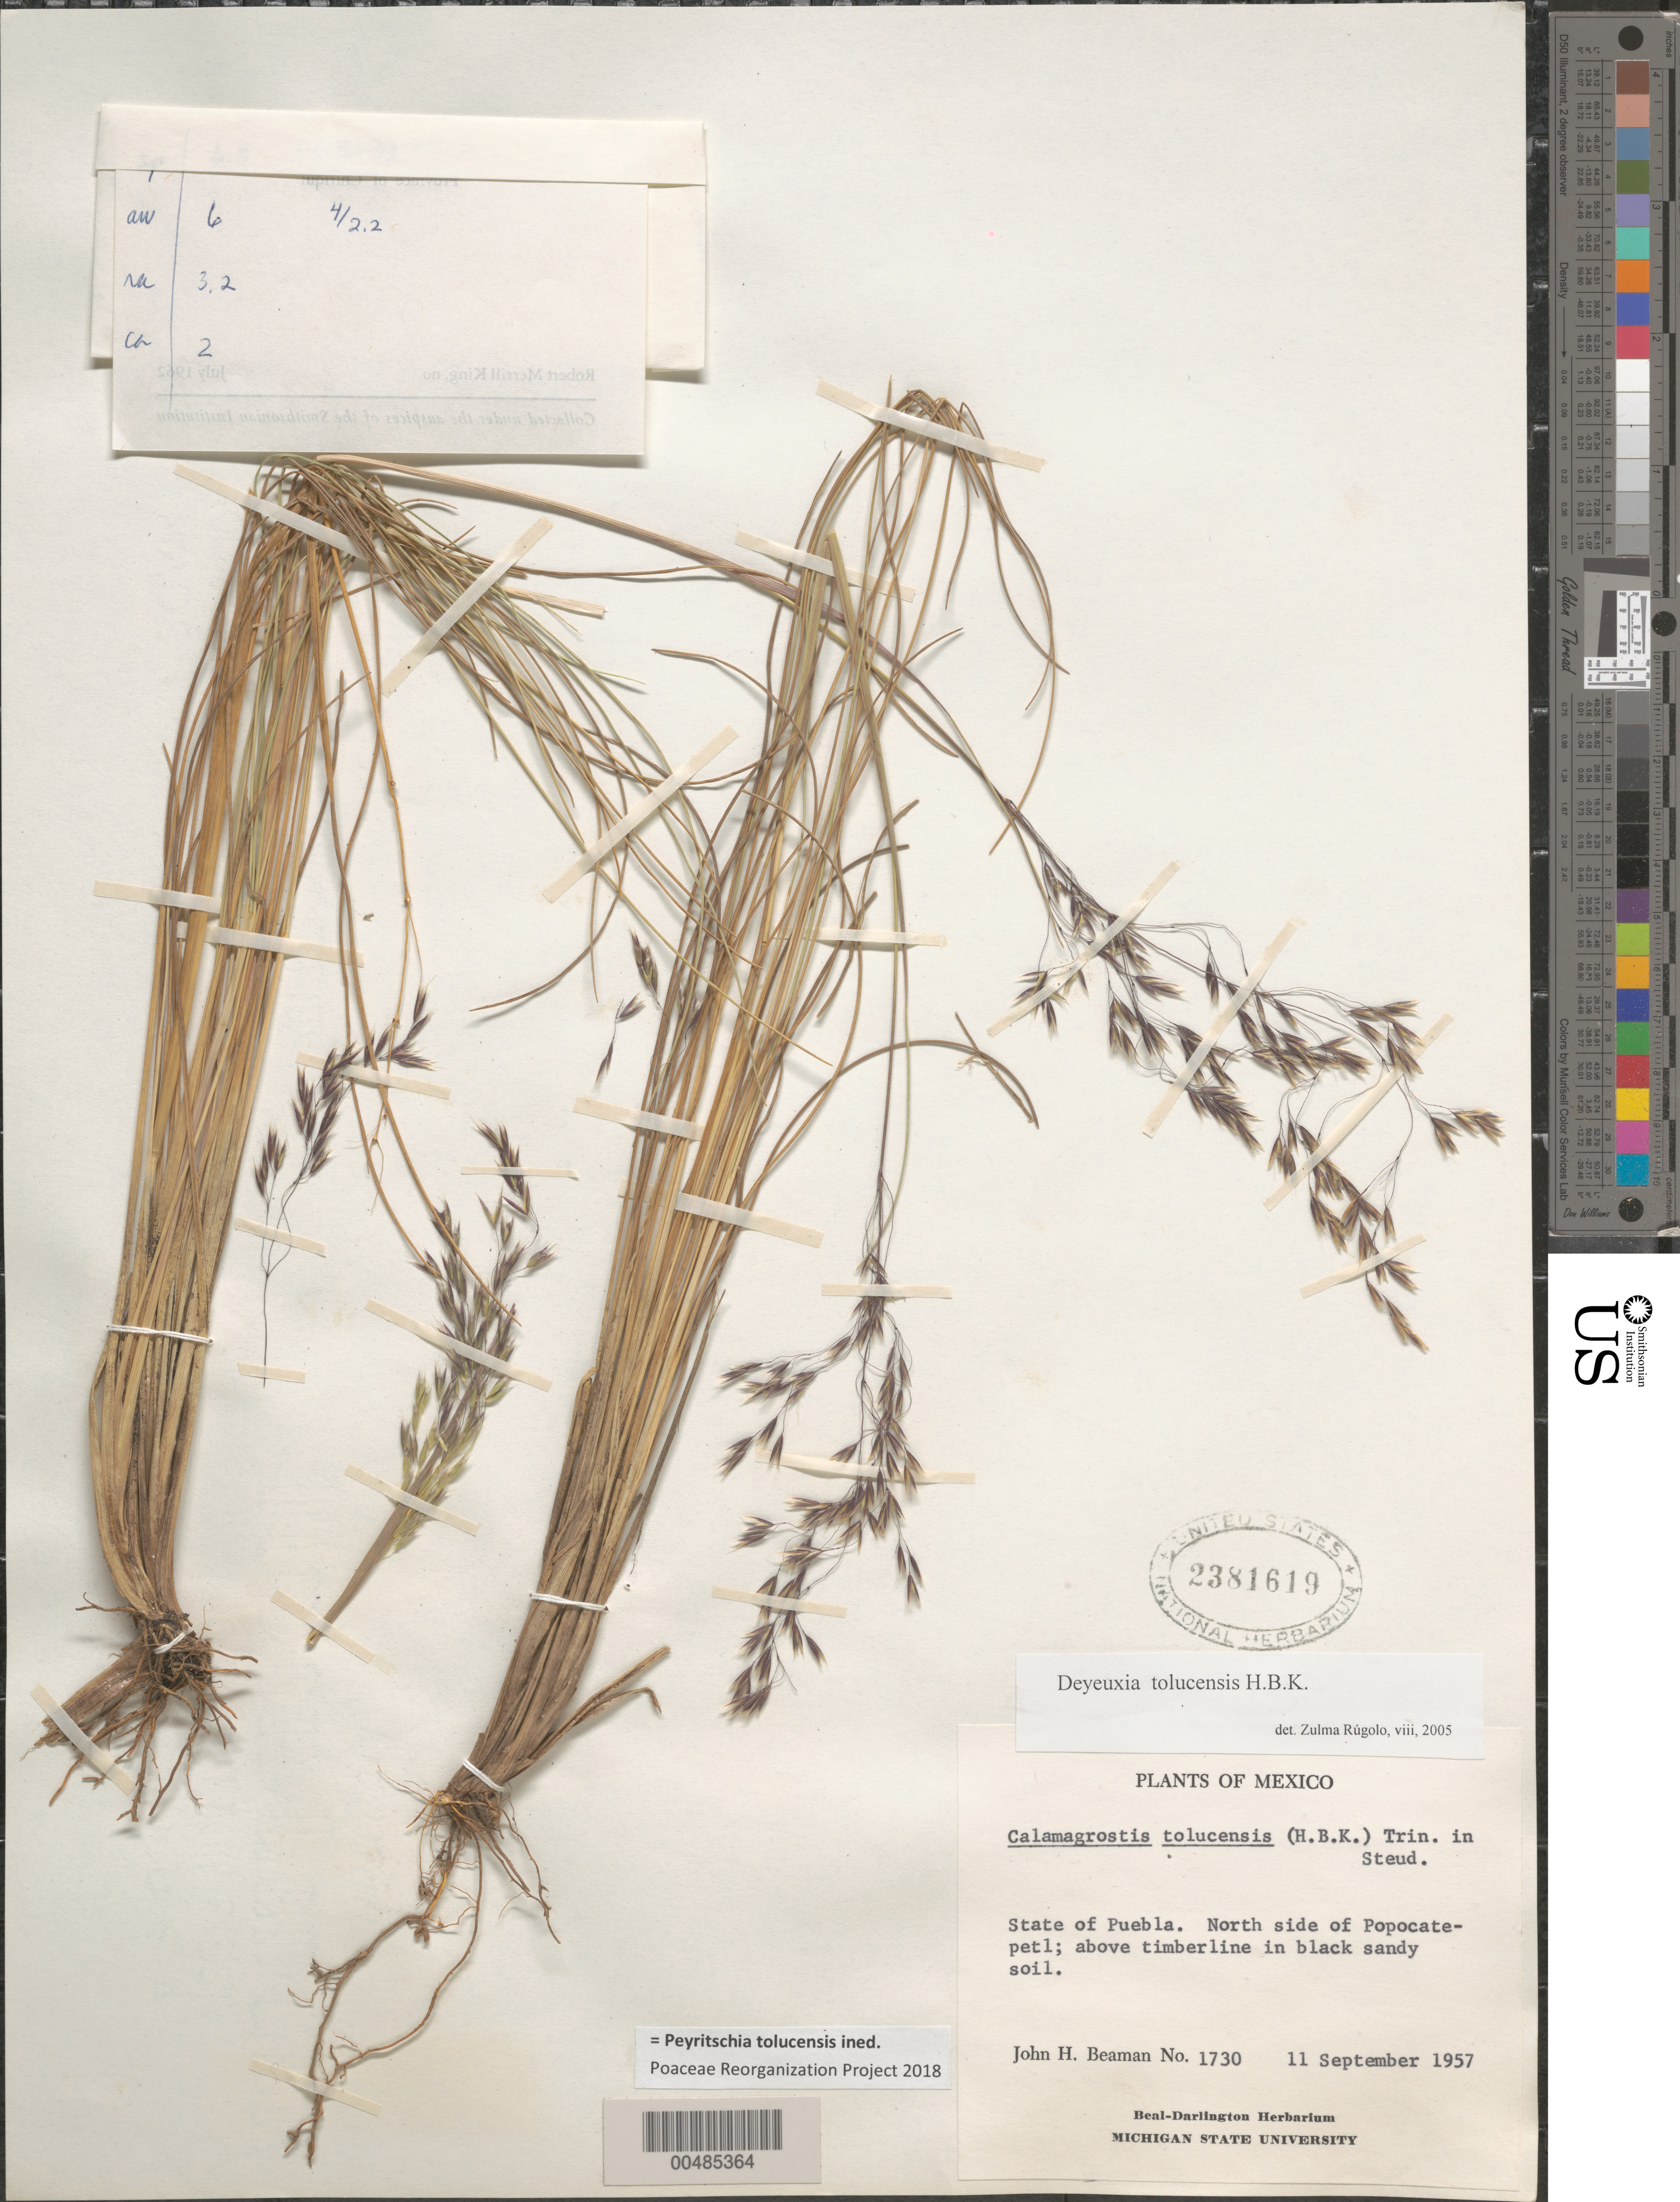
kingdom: Plantae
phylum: Tracheophyta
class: Liliopsida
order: Poales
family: Poaceae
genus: Peyritschia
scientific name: Peyritschia tolucensis ined.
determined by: Poaceae Reorganization Project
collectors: J. H. Beaman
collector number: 1730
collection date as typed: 11 Sep 1957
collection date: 1957-09-11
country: Mexico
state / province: Puebla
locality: N side of Popocatepetl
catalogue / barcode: US 2381619